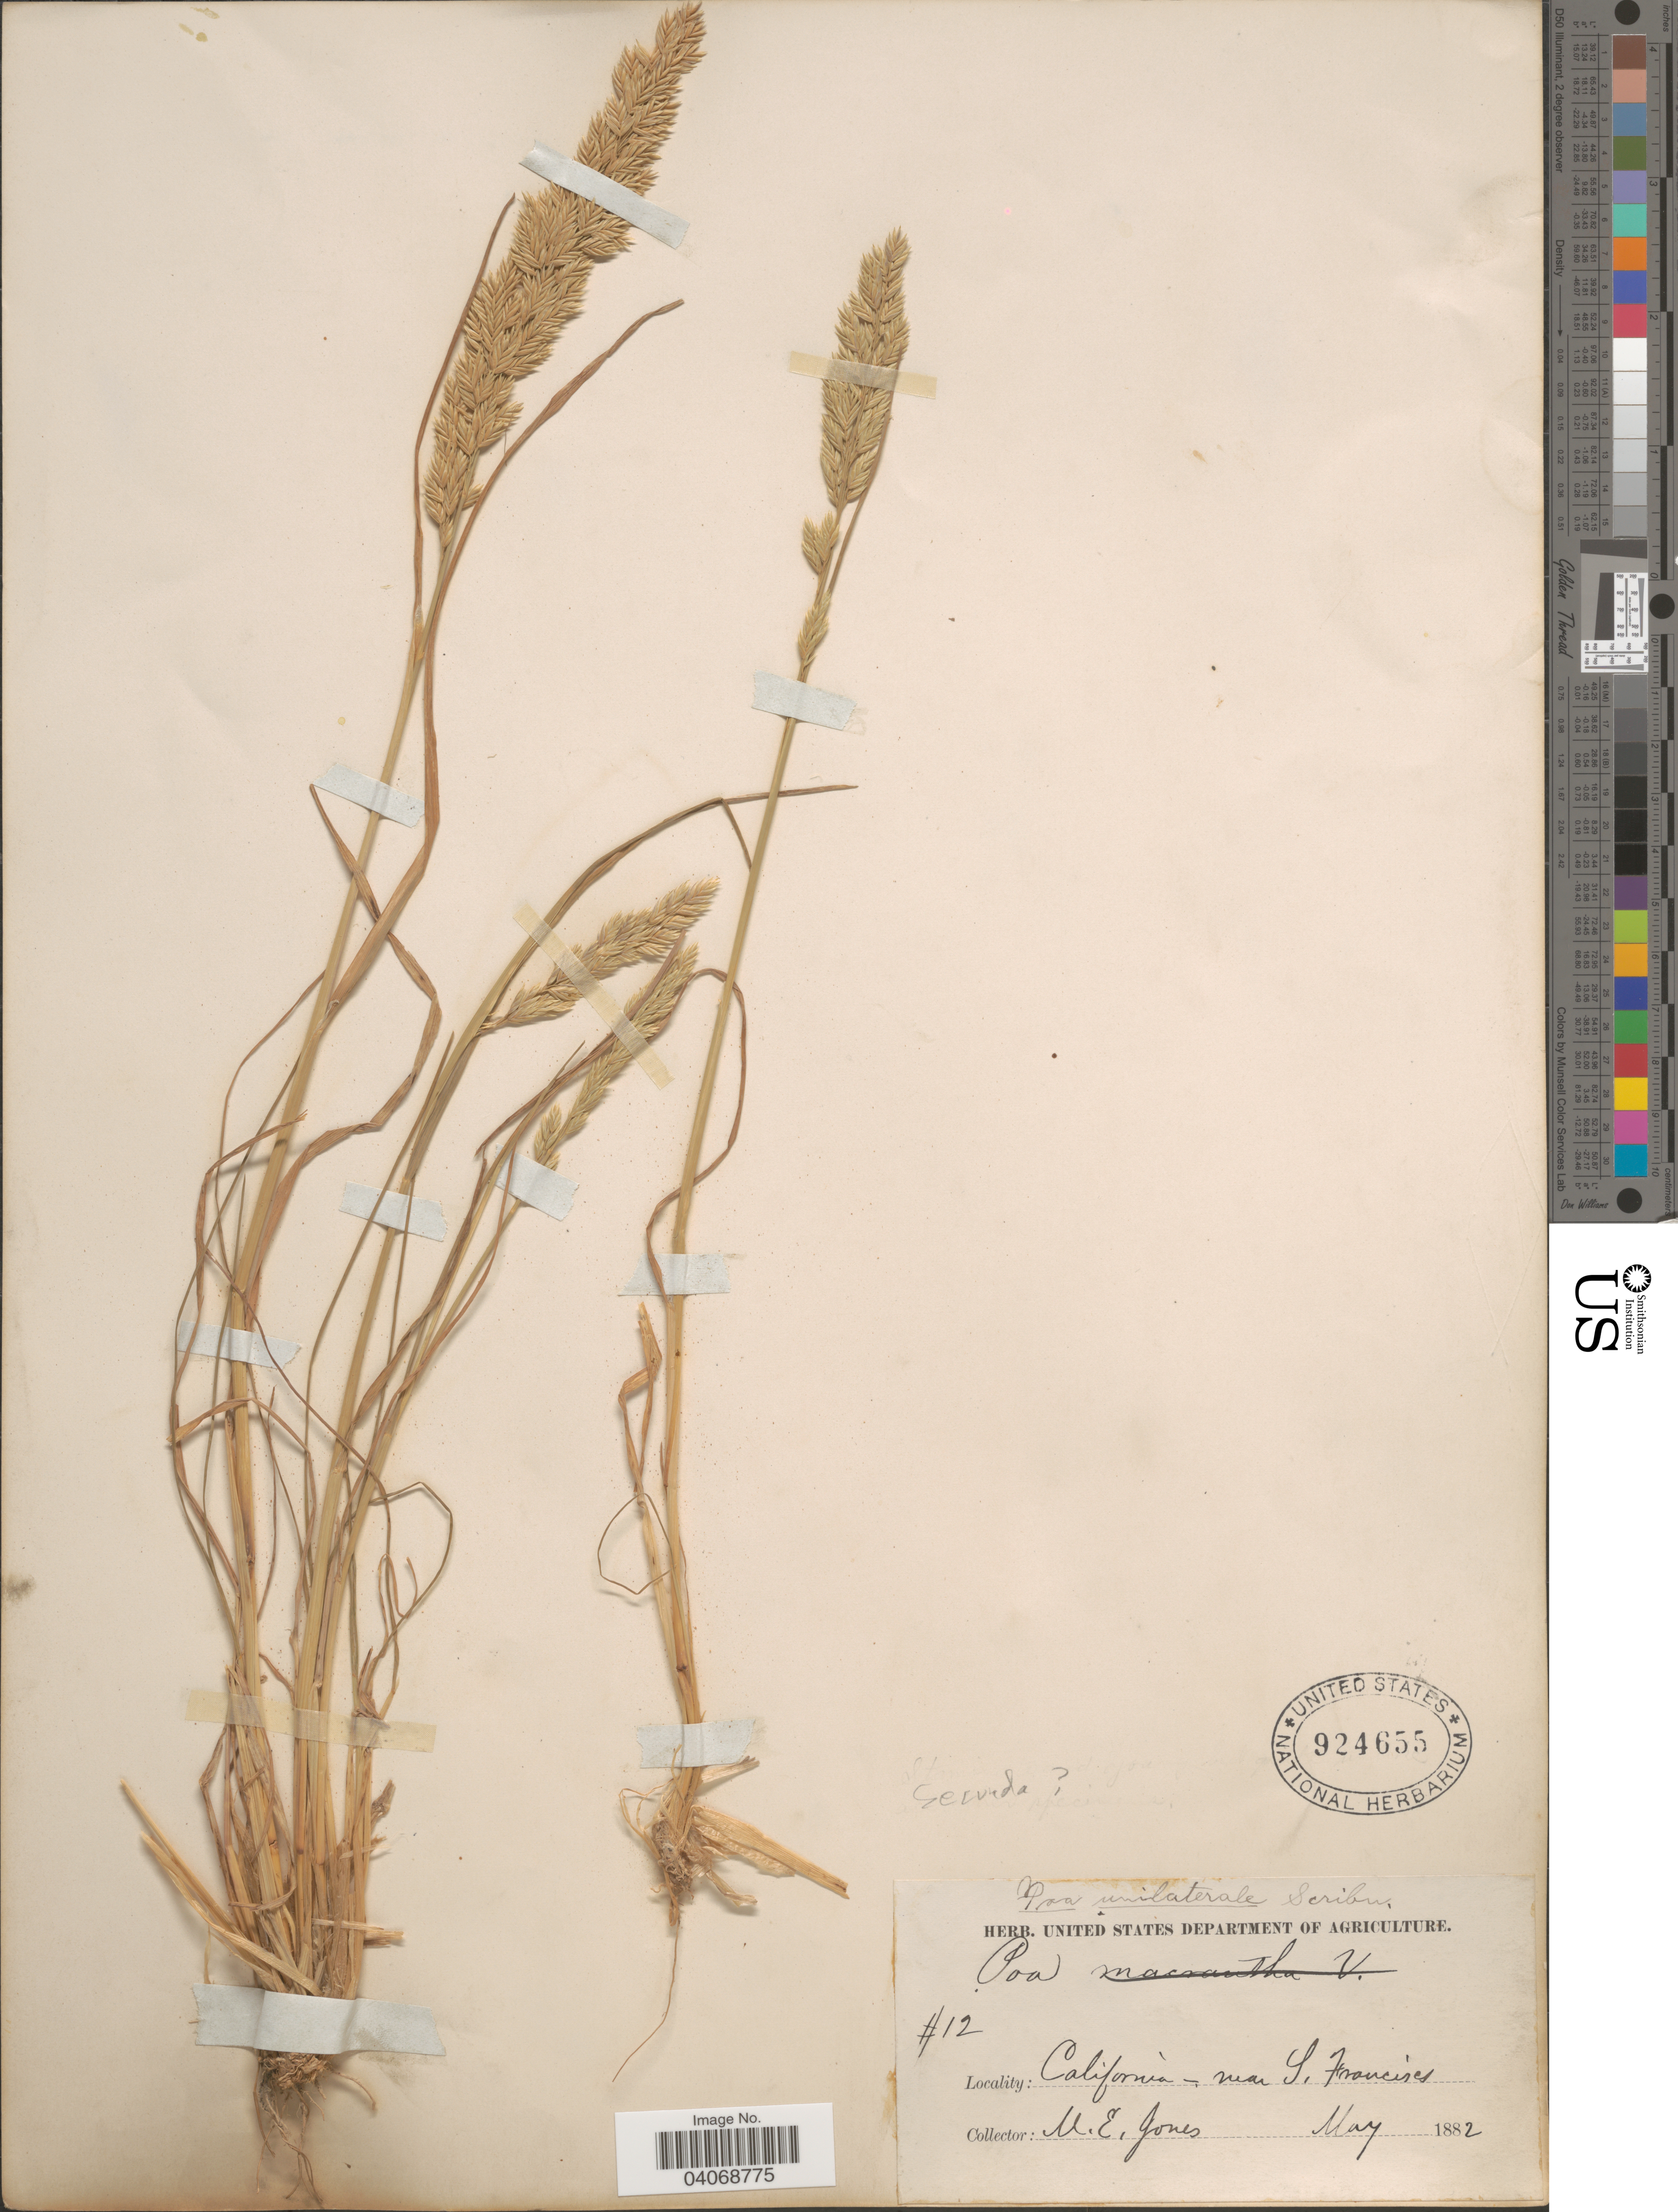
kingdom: Plantae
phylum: Tracheophyta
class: Liliopsida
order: Poales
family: Poaceae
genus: Poa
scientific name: Poa unilateralis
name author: Scribn. ex Vasey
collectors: M. E. Jones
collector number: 12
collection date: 1882-05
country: United States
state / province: California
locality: Near S. Francisco.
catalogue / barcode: US 924655